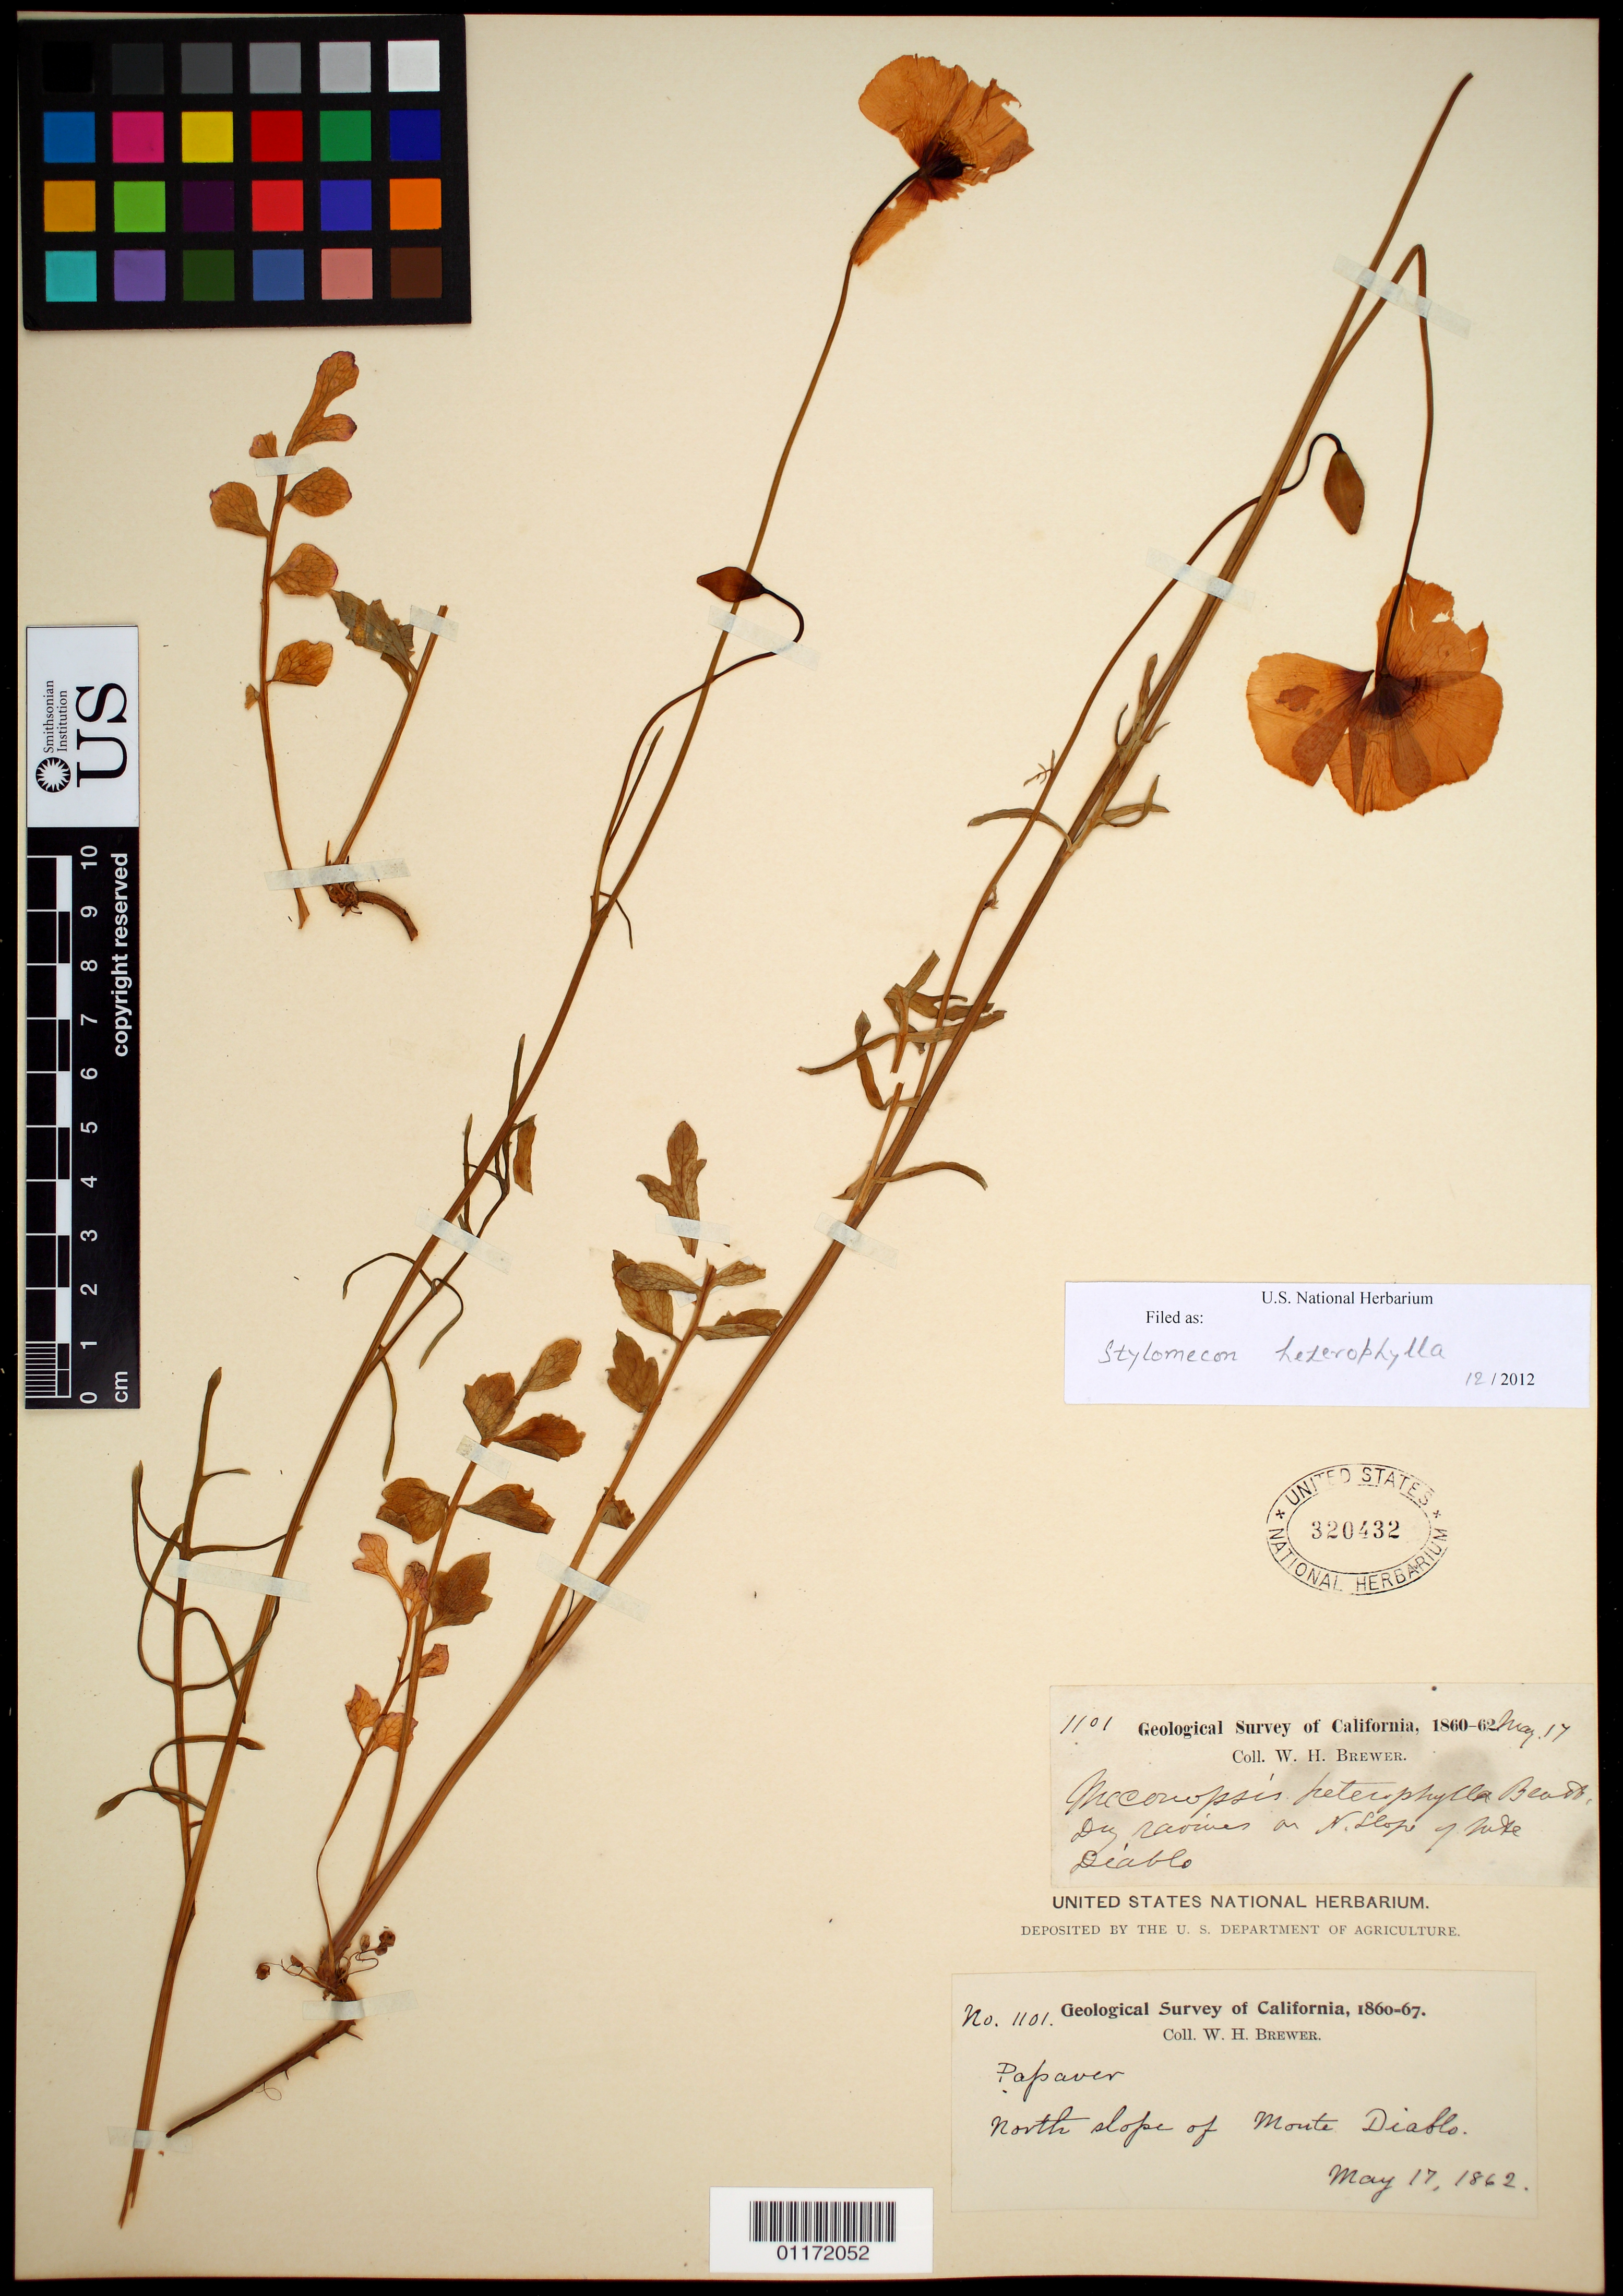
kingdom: Plantae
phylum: Tracheophyta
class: Magnoliopsida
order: Ranunculales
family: Papaveraceae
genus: Papaver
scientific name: Papaver heterophyllum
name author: (Benth.) Greene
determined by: Strong, M. T., (US), Smithsonian Institution - National Museum of Natural History (UNITED STATES)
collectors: W. H. Brewer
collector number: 1101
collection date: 1862-05-17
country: United States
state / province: California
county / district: Contra Costa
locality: North of Monte Diablo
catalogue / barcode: US 320432